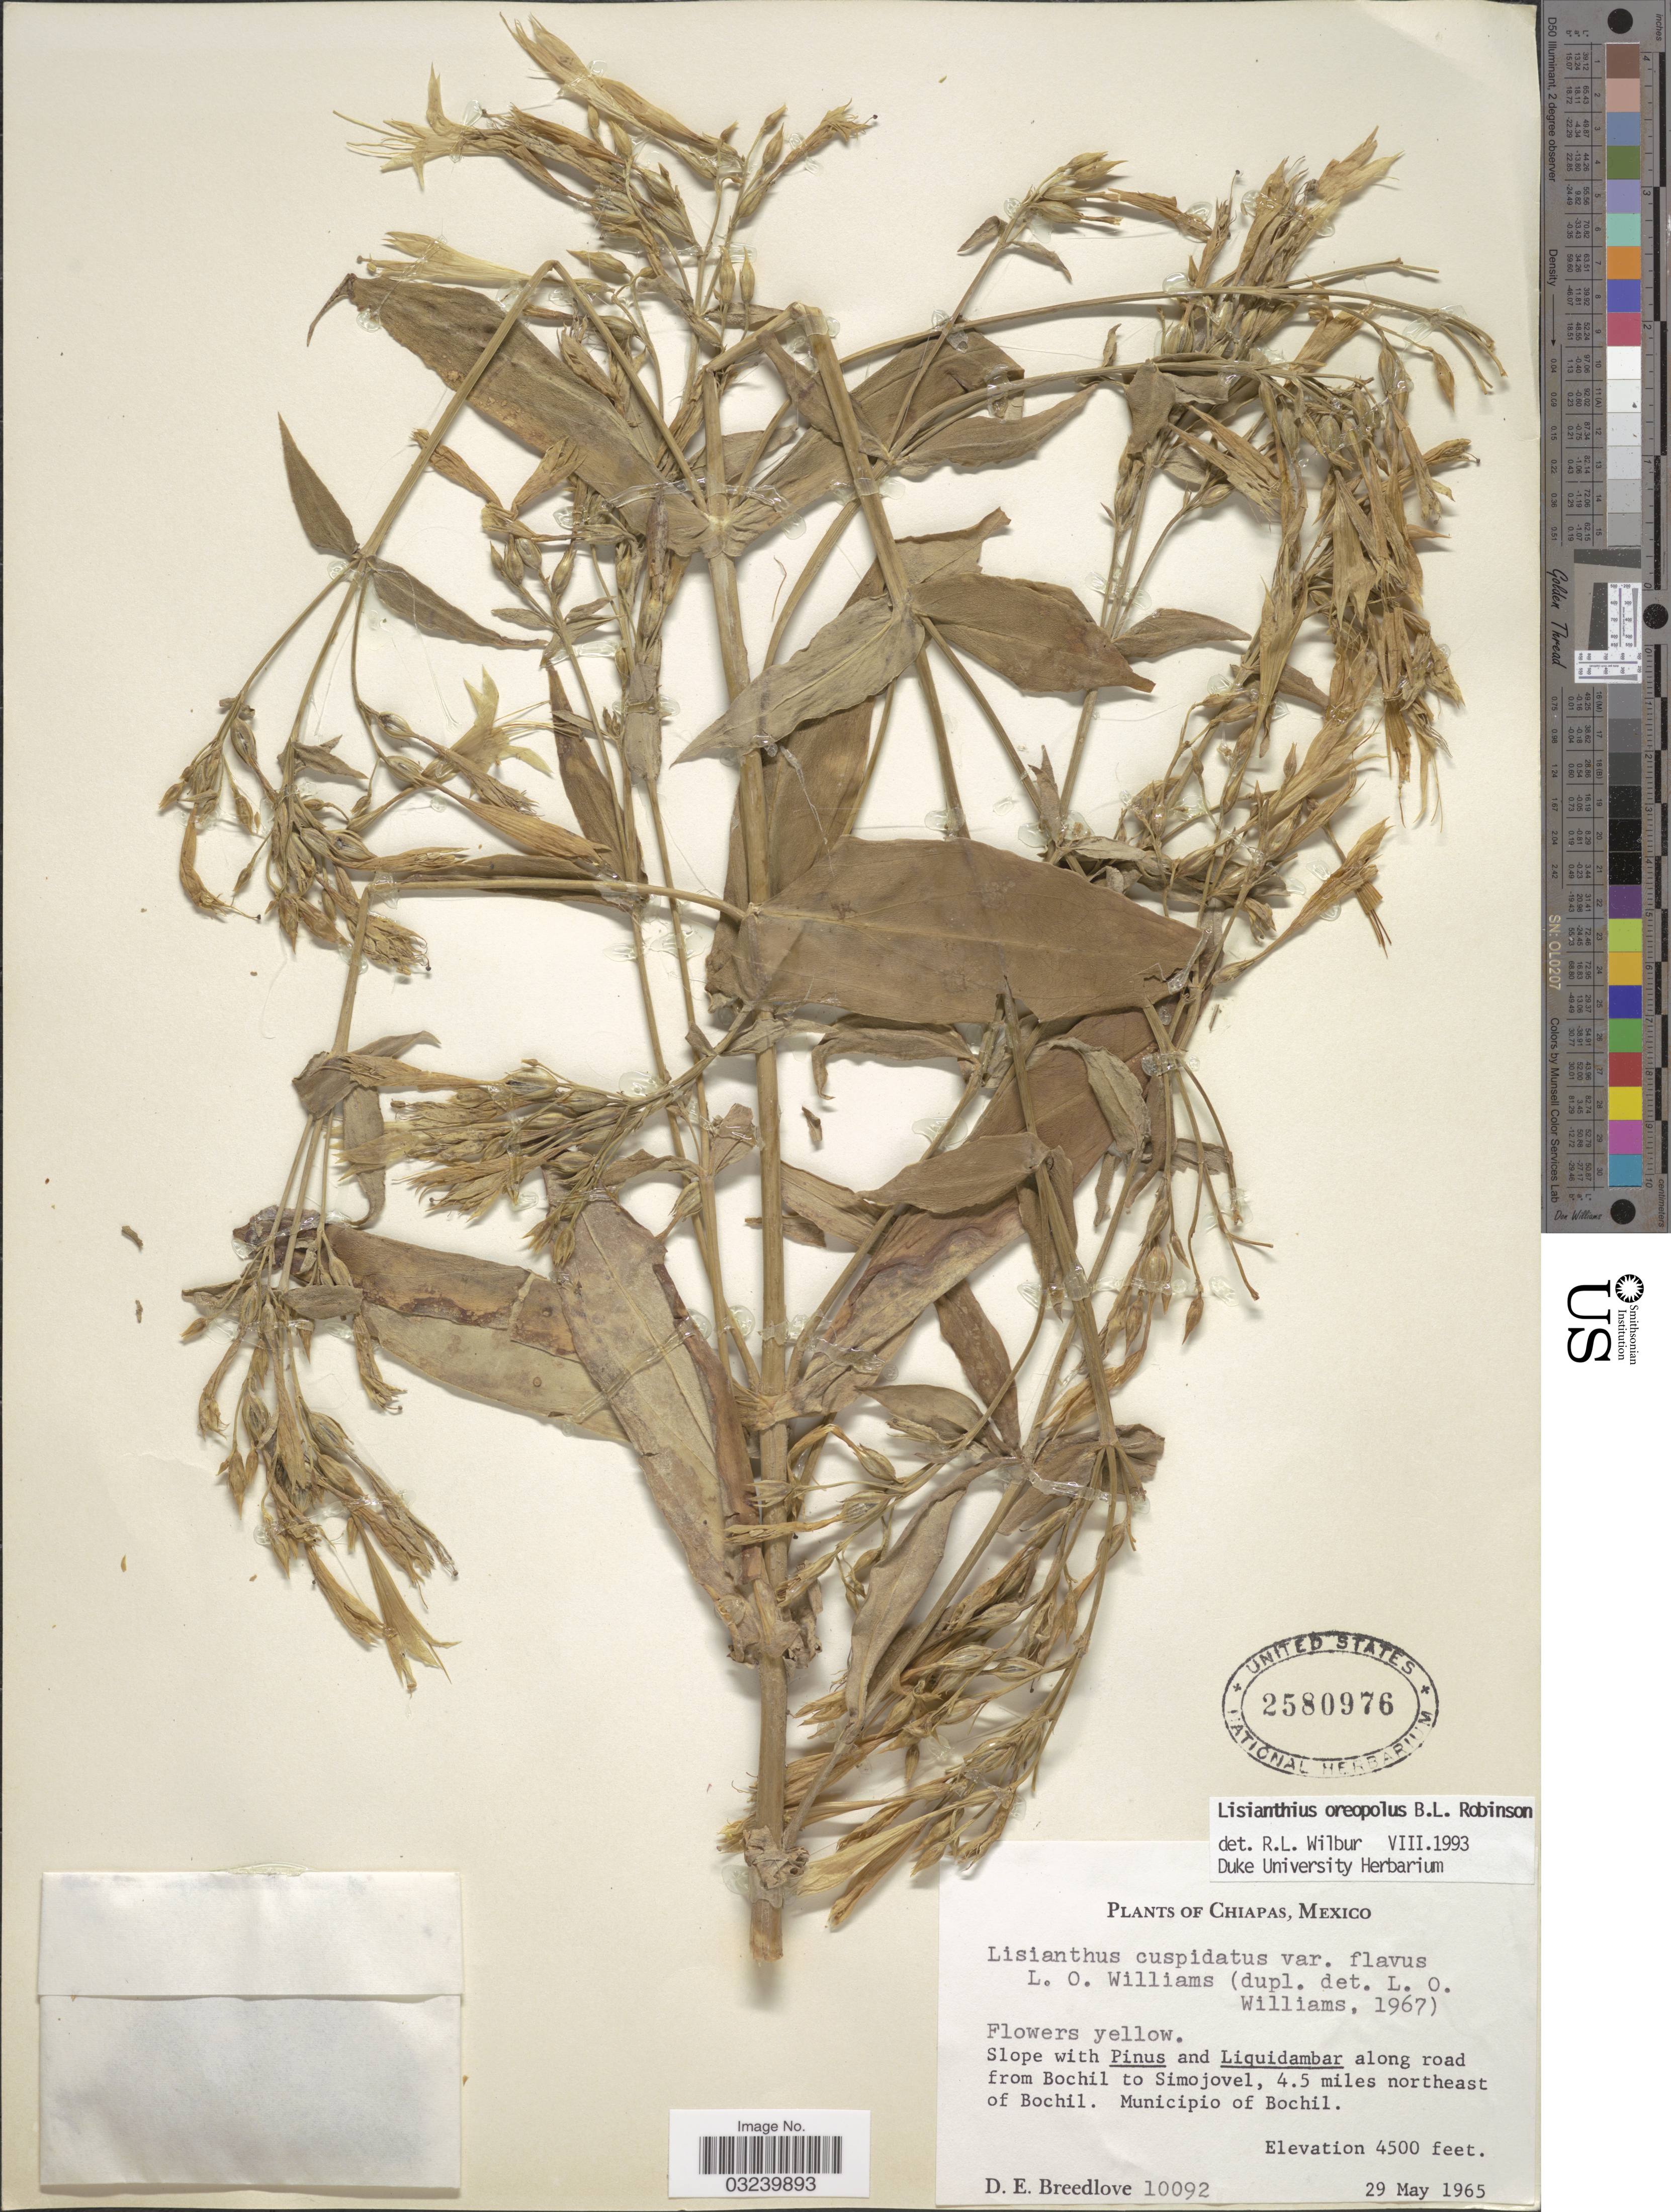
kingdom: Plantae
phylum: Tracheophyta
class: Magnoliopsida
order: Gentianales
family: Gentianaceae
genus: Lisianthius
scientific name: Lisianthius oreopolus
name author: B.L. Rob.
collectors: D. E. Breedlove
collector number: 10092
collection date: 1965-05-29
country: Mexico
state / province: Chiapas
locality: Along road from Bochil to Simojovel, 4.5 miles northeast of Bochil, Municipio of Bochil.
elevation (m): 1372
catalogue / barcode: US 2580976